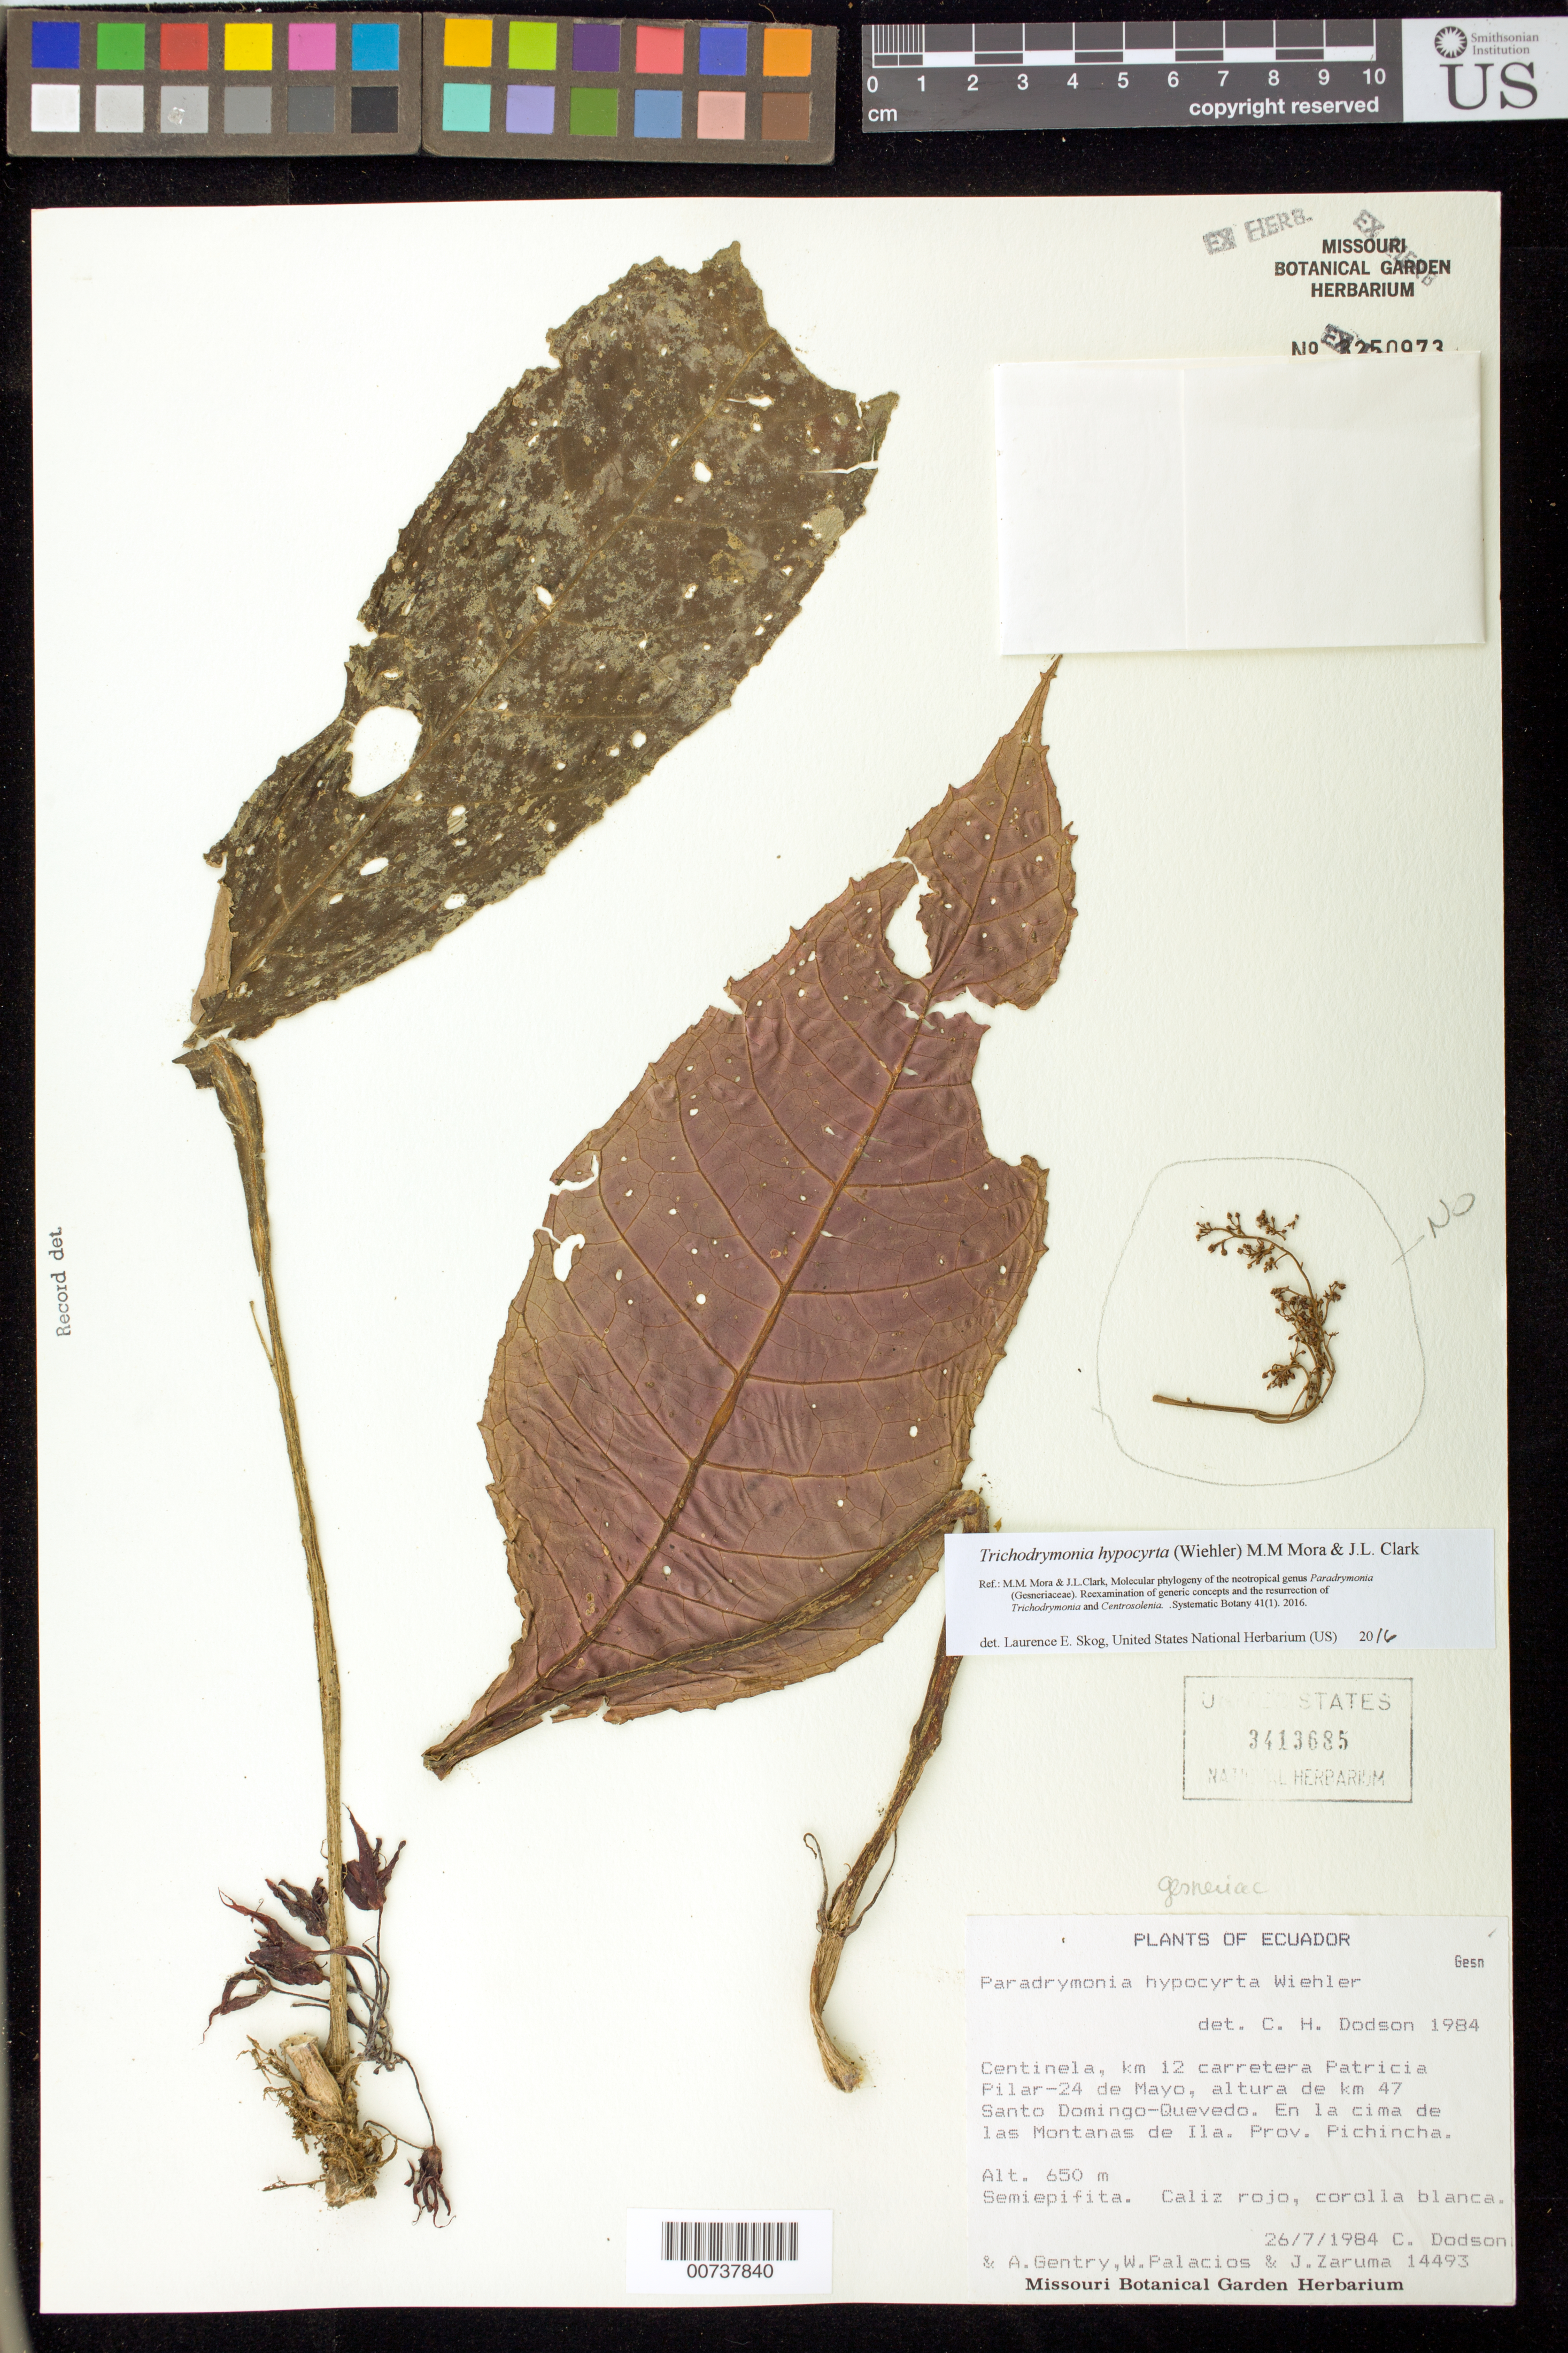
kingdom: Plantae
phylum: Tracheophyta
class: Magnoliopsida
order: Lamiales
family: Gesneriaceae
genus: Trichodrymonia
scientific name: Trichodrymonia hypocyrta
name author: (Wiehler) M.M. Mora & J.L. Clark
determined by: Skog, Laurence E.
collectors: C. Dodson, A. H. Gentry, W. Palacios & J. Zaruma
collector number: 14493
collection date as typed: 26 Jul 1984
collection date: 1984-07-26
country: Ecuador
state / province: Pichincha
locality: Centinela, km 12 carretera Patricia Pilar - 24 de Mayo, altura de km 47 Santo Domingo - Quevedo; en la cima de las Montanas de Ila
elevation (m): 650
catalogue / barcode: US 3413685